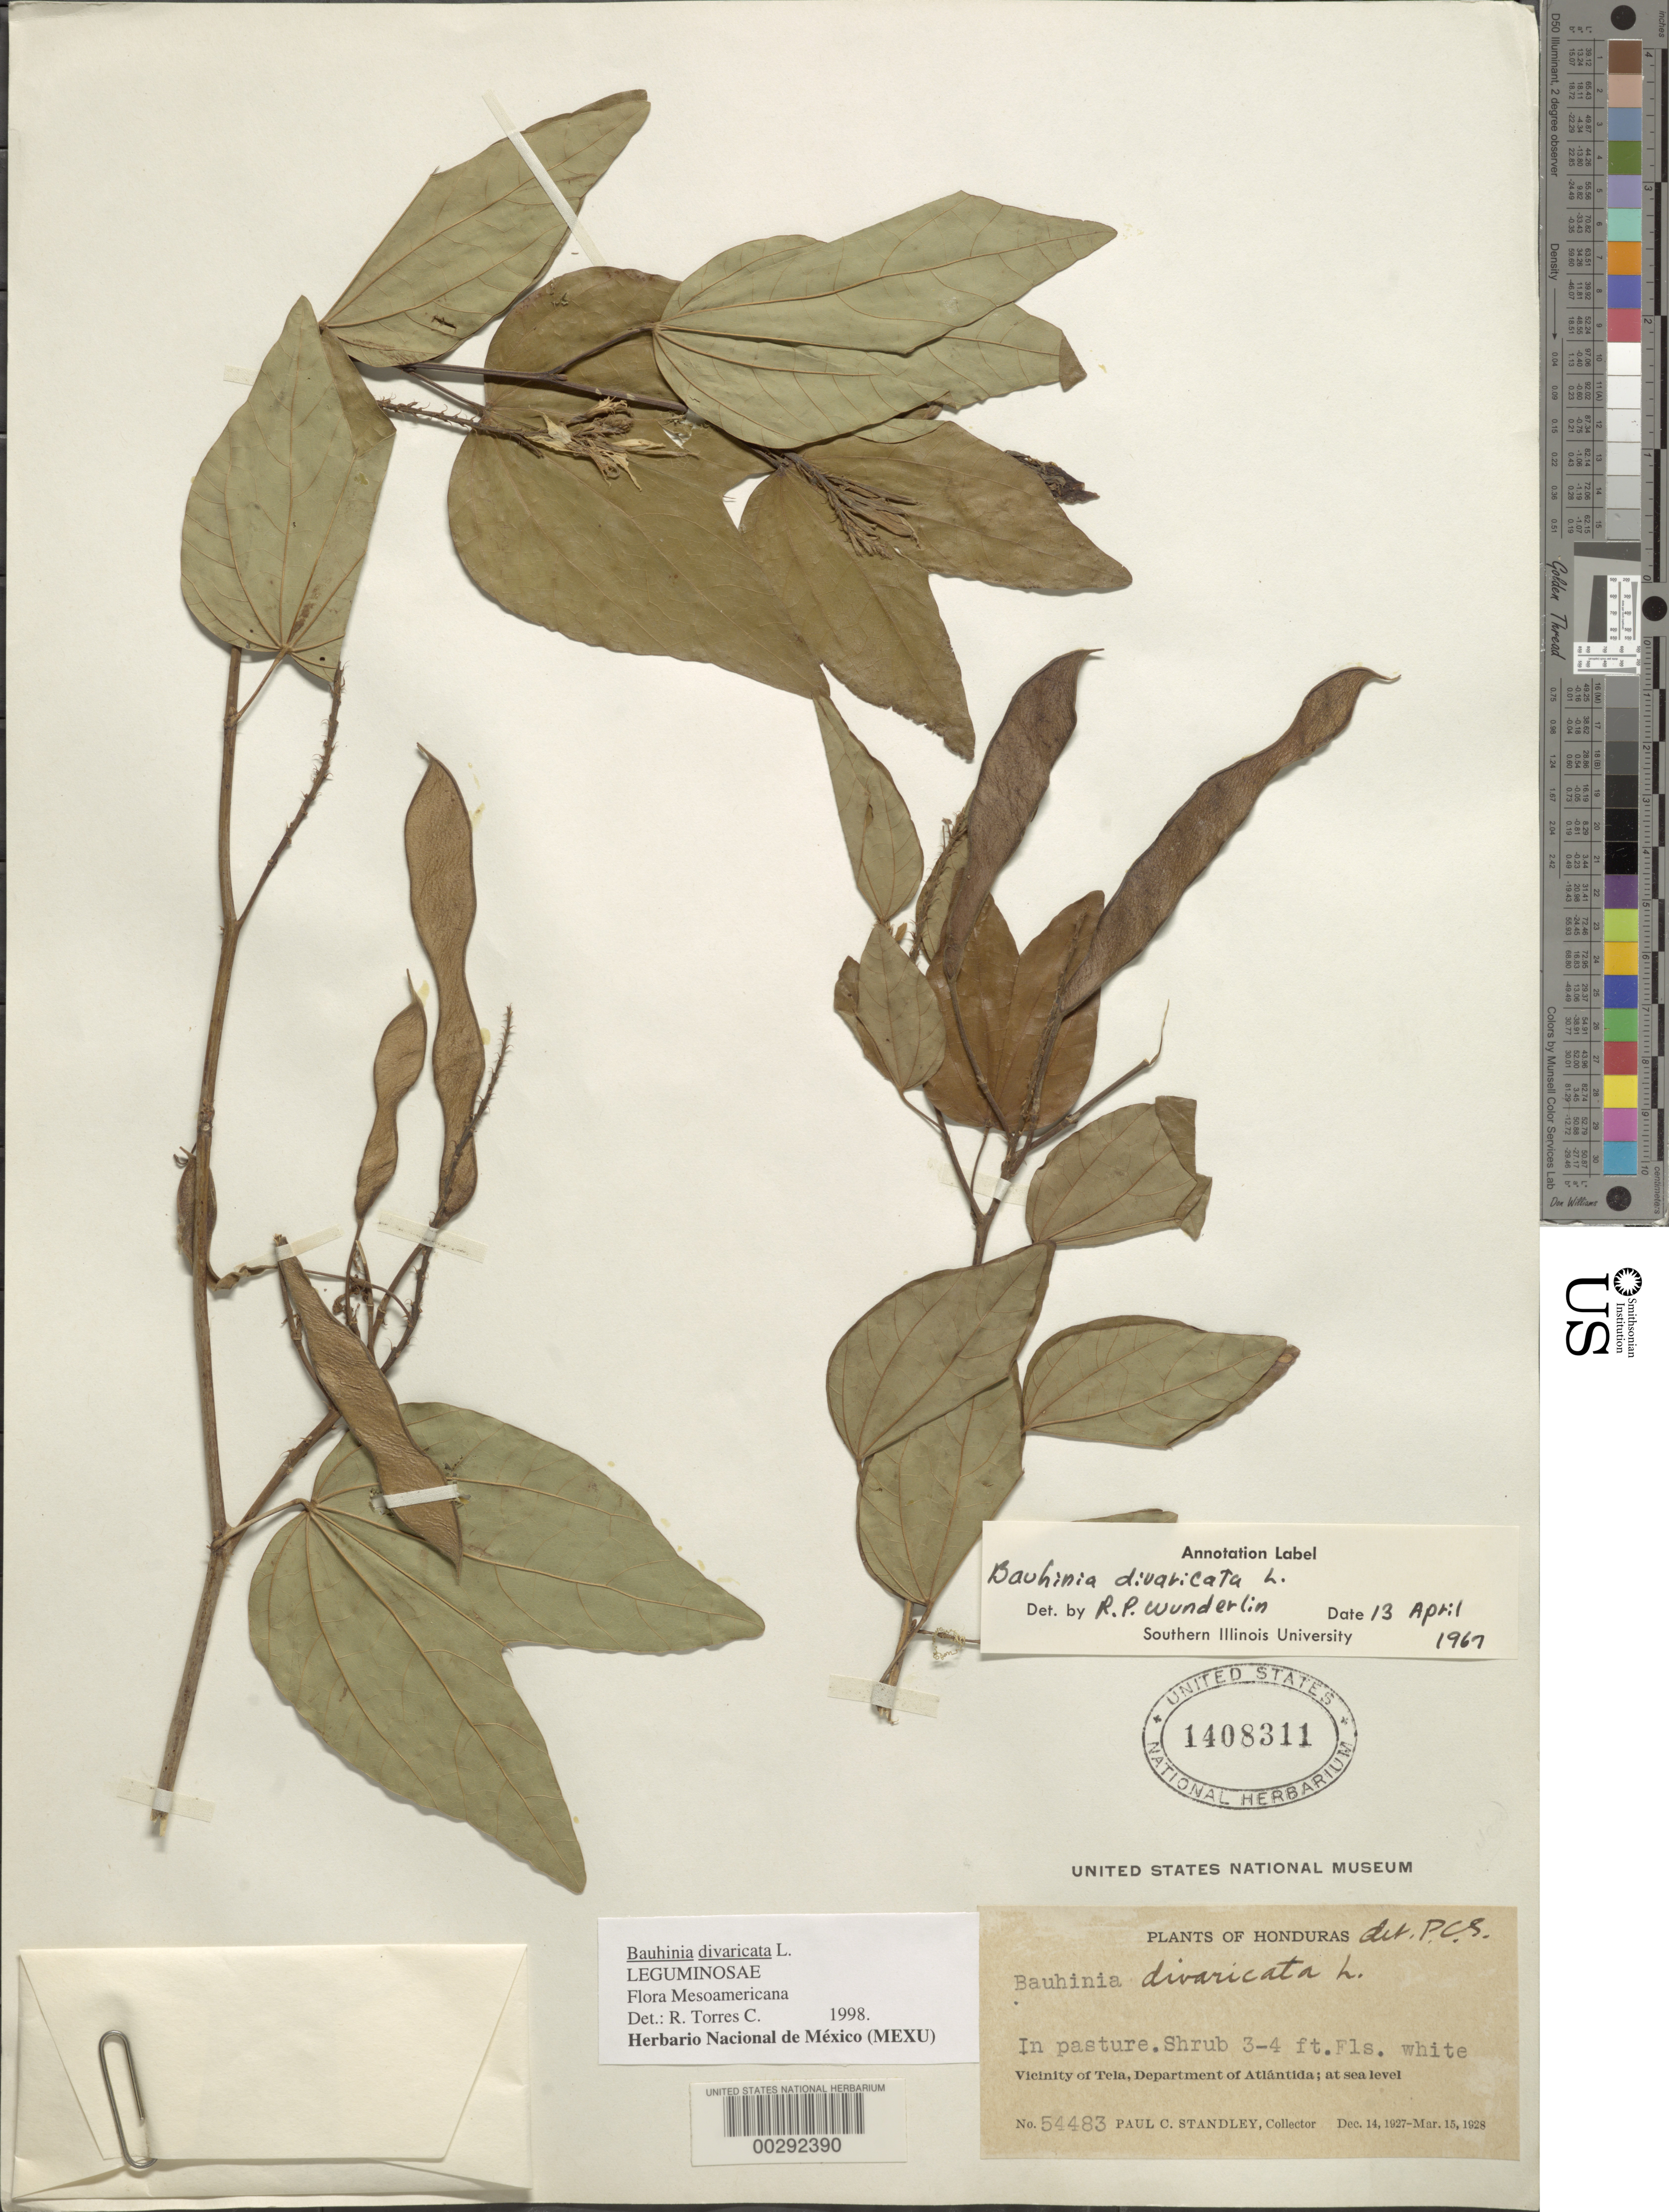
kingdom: Plantae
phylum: Tracheophyta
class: Magnoliopsida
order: Fabales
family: Fabaceae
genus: Bauhinia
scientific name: Bauhinia divaricata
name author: L.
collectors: P. C. Standley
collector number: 54483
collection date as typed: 14 Dec 1927 to 15 Mar 1928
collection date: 1927-12-14/1928-03-15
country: Honduras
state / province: Atlántida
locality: Vicinity of Tela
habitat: In pasture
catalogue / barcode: US 1408311